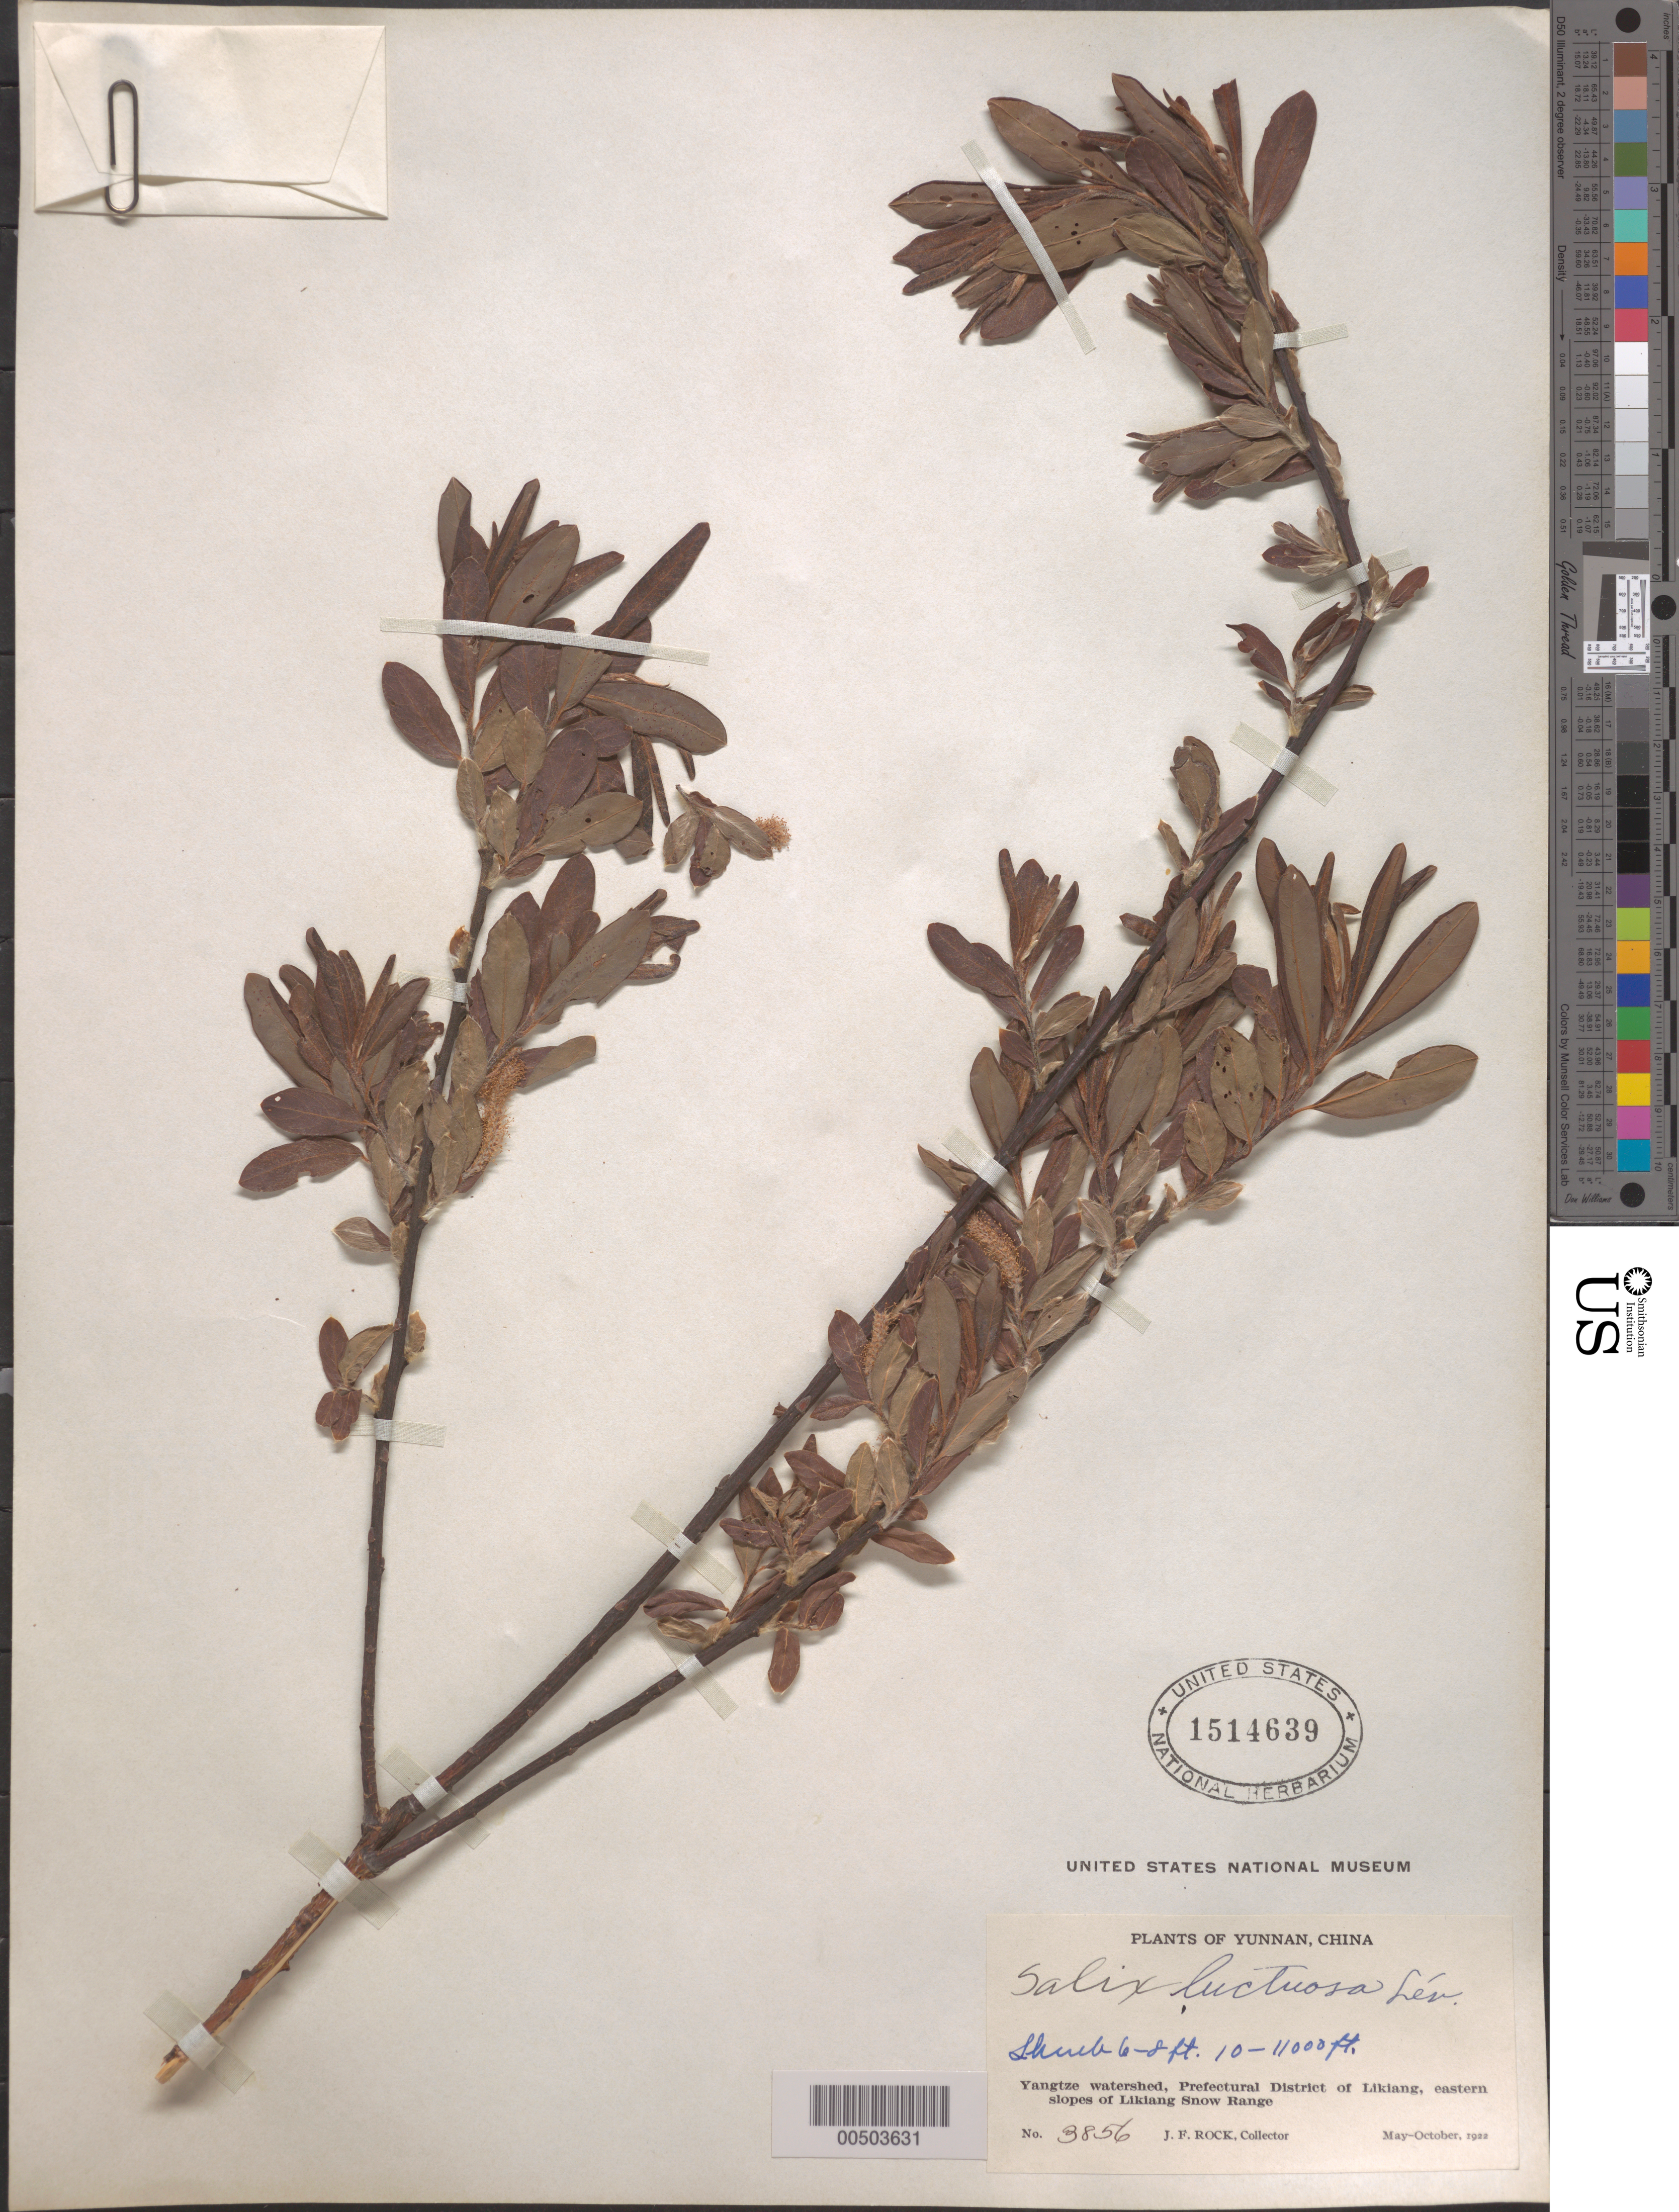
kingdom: Plantae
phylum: Tracheophyta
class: Magnoliopsida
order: Malpighiales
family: Salicaceae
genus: Salix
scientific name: Salix luctuosa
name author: H. Lév.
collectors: J. F. Rock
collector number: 3856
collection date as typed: May 1922 to -- Oct 1922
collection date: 1922-05/1922-10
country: China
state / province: Yunnan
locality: Yangtze watershed, Prefectural District of Likiang, eastern slopes of Likiang Snow Range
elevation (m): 3048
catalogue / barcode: US 1514639